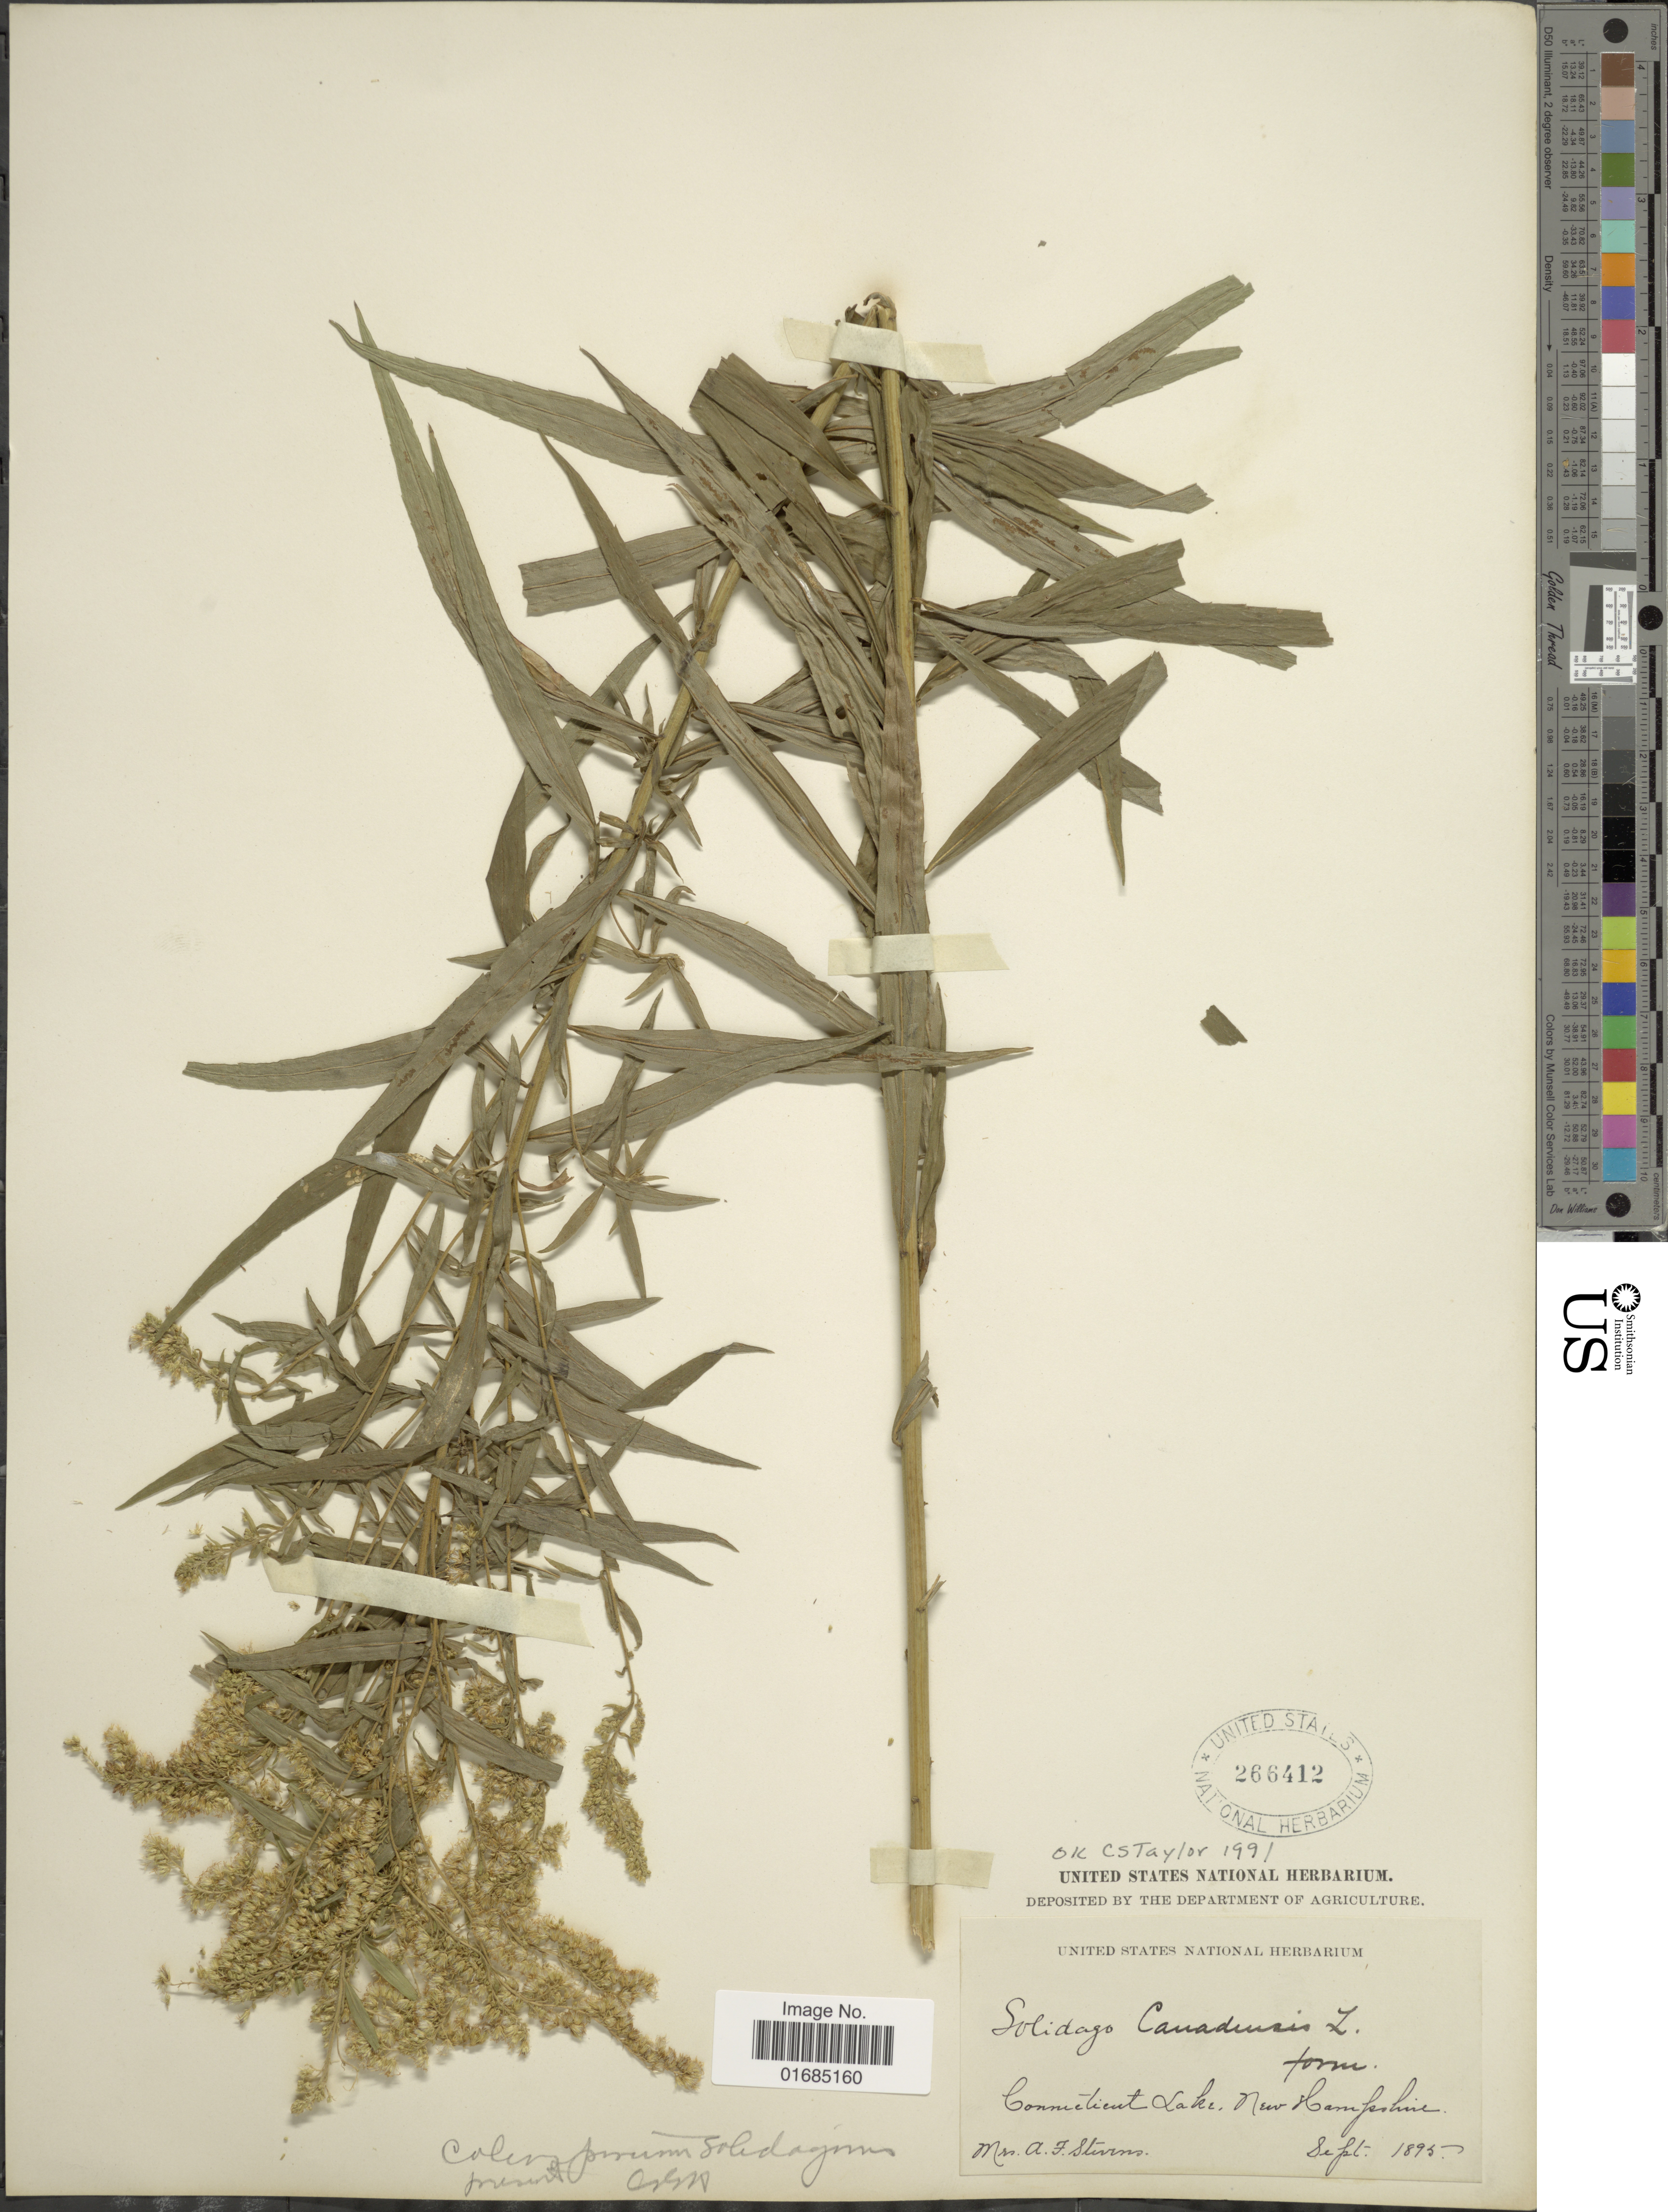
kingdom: Plantae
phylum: Tracheophyta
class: Magnoliopsida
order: Asterales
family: Asteraceae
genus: Solidago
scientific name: Solidago canadensis var. canadensis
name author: L.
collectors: A. Sturns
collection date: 1895-09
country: United States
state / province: New Hampshire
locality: Connecticut Lake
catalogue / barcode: US 266412